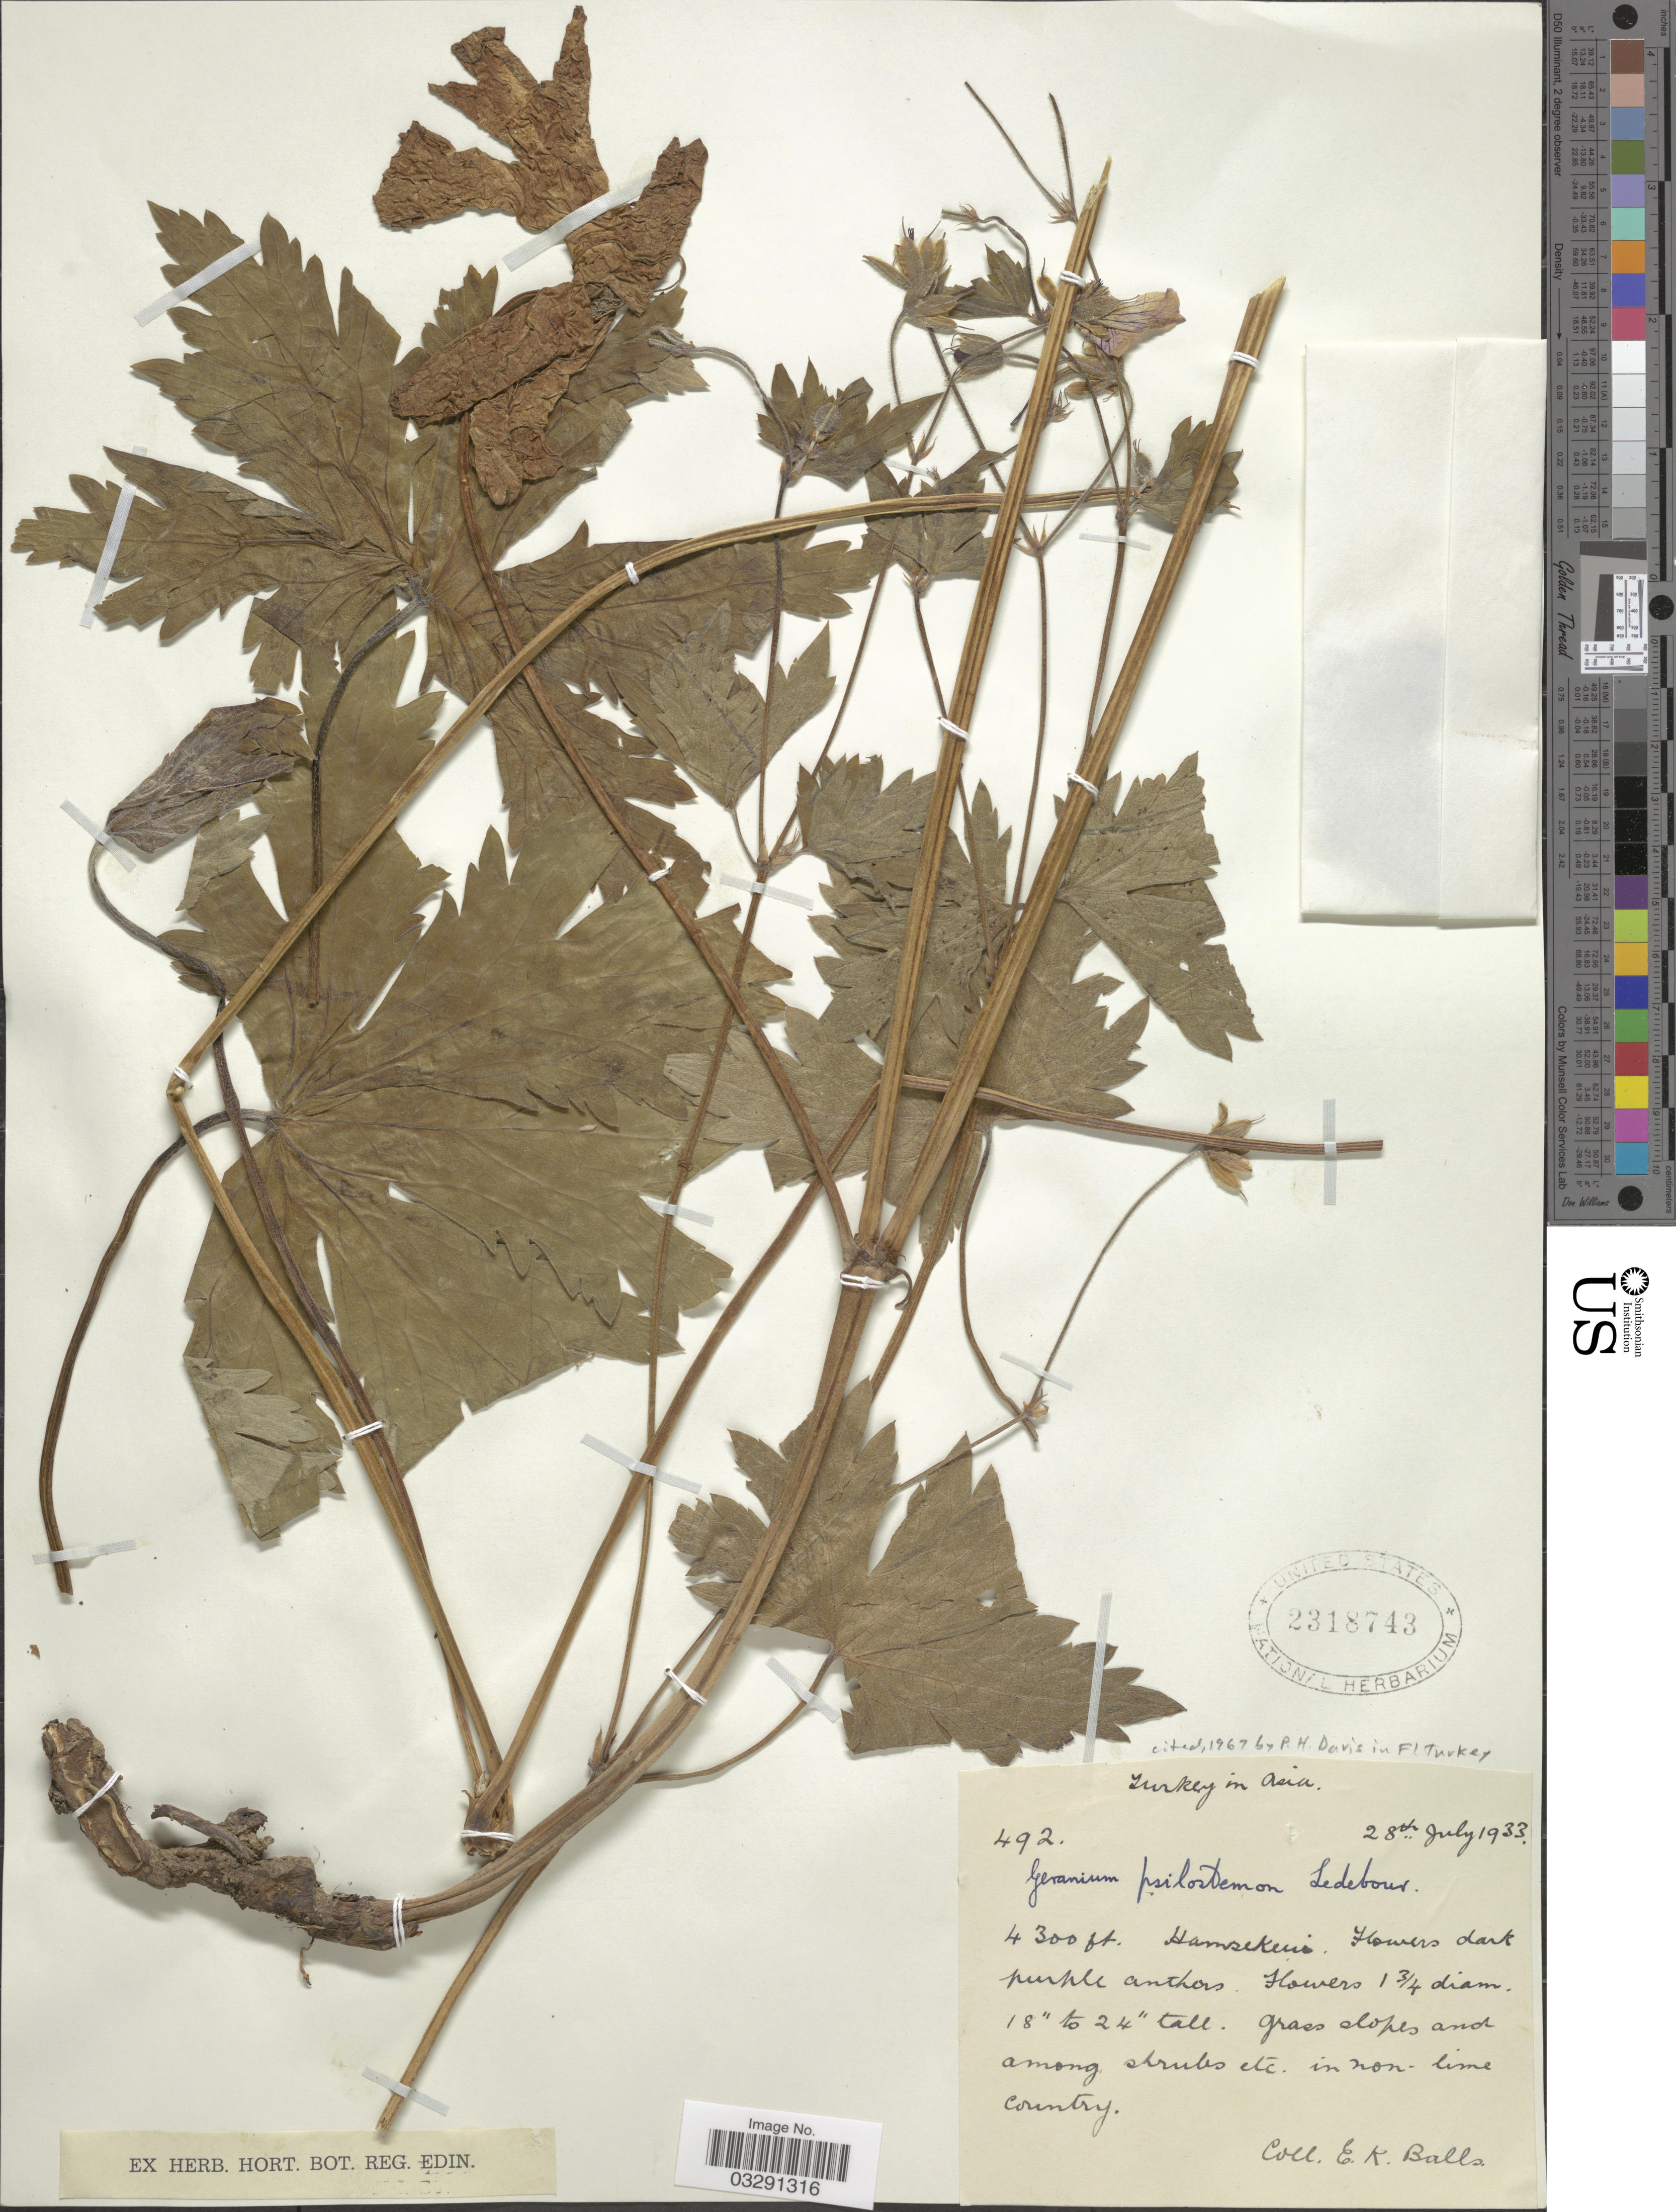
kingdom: Plantae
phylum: Tracheophyta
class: Magnoliopsida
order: Geraniales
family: Geraniaceae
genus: Geranium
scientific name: Geranium psilostemon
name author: Ledeb.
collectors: E. K. Balls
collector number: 492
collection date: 1933-07-28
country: Turkey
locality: Turkey in Asia, Hamsekeui [interpreted].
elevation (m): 1311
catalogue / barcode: US 2318743